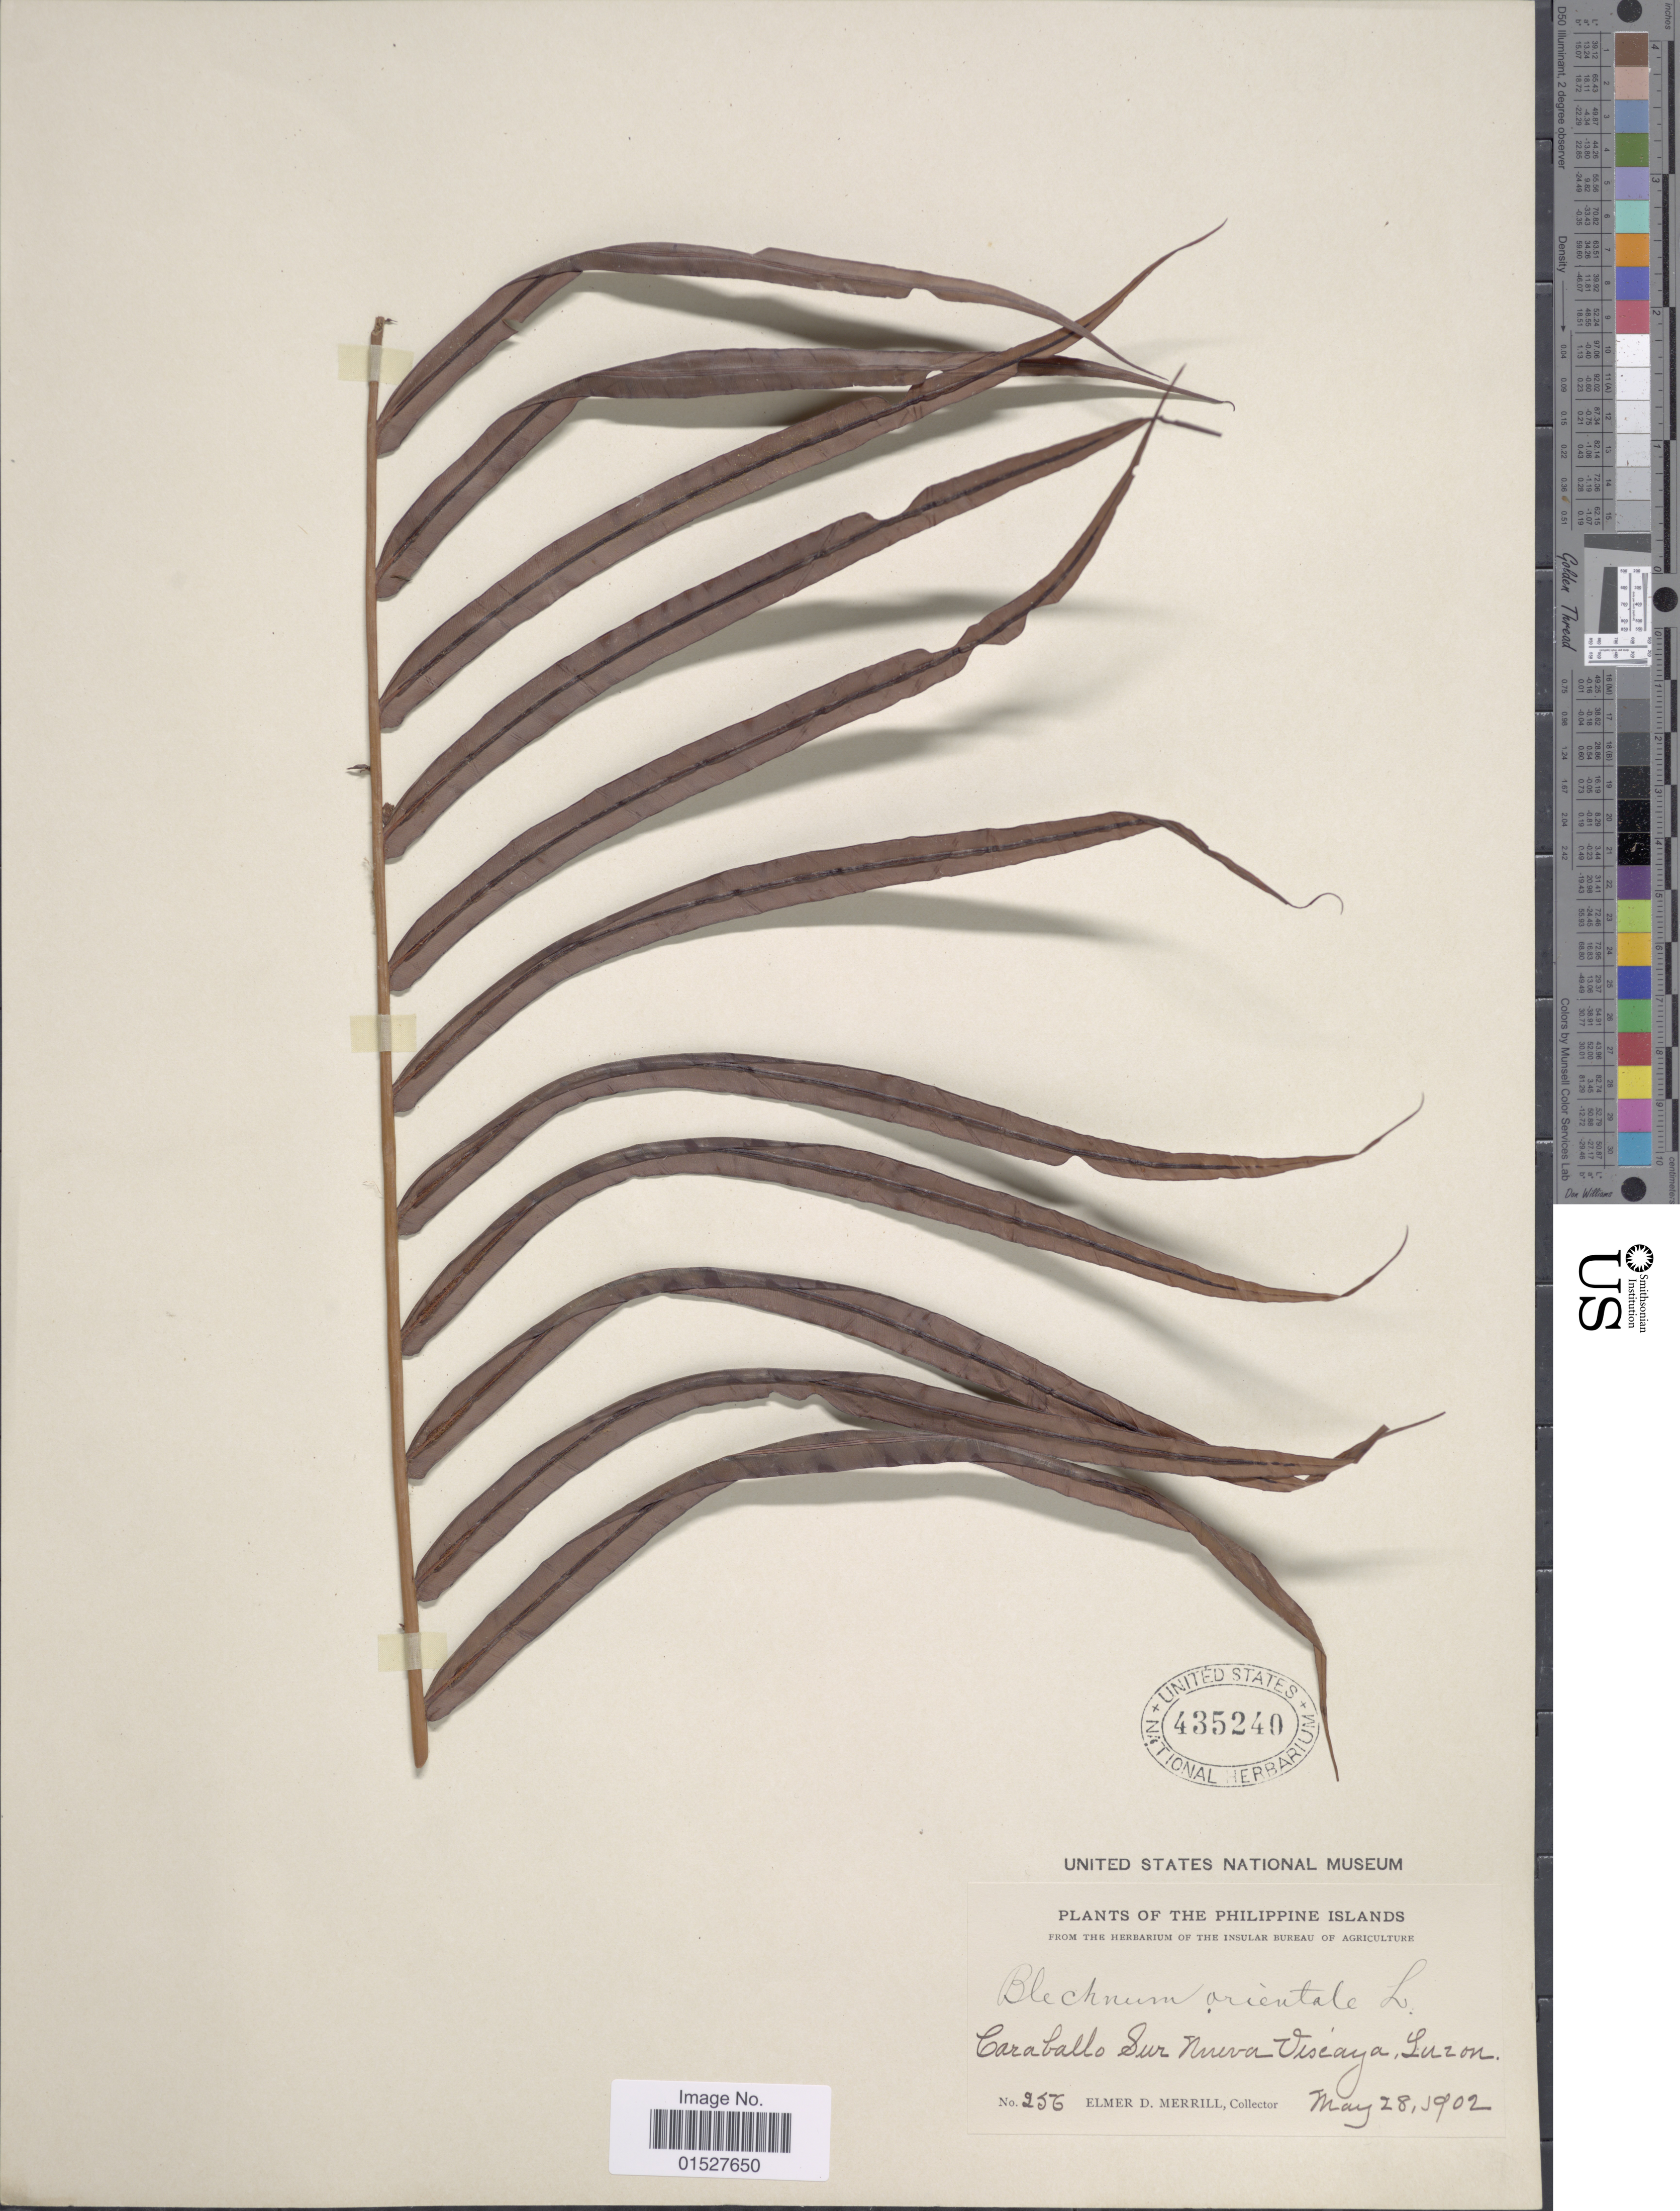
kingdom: Plantae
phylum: Tracheophyta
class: Polypodiopsida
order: Polypodiales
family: Blechnaceae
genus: Blechnum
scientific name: Blechnum orientale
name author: L.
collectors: E. D. Merrill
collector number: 256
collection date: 1902-05-28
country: Philippines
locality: Caraballo Sur Nueva Viscaya, Luzon.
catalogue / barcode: US 435240